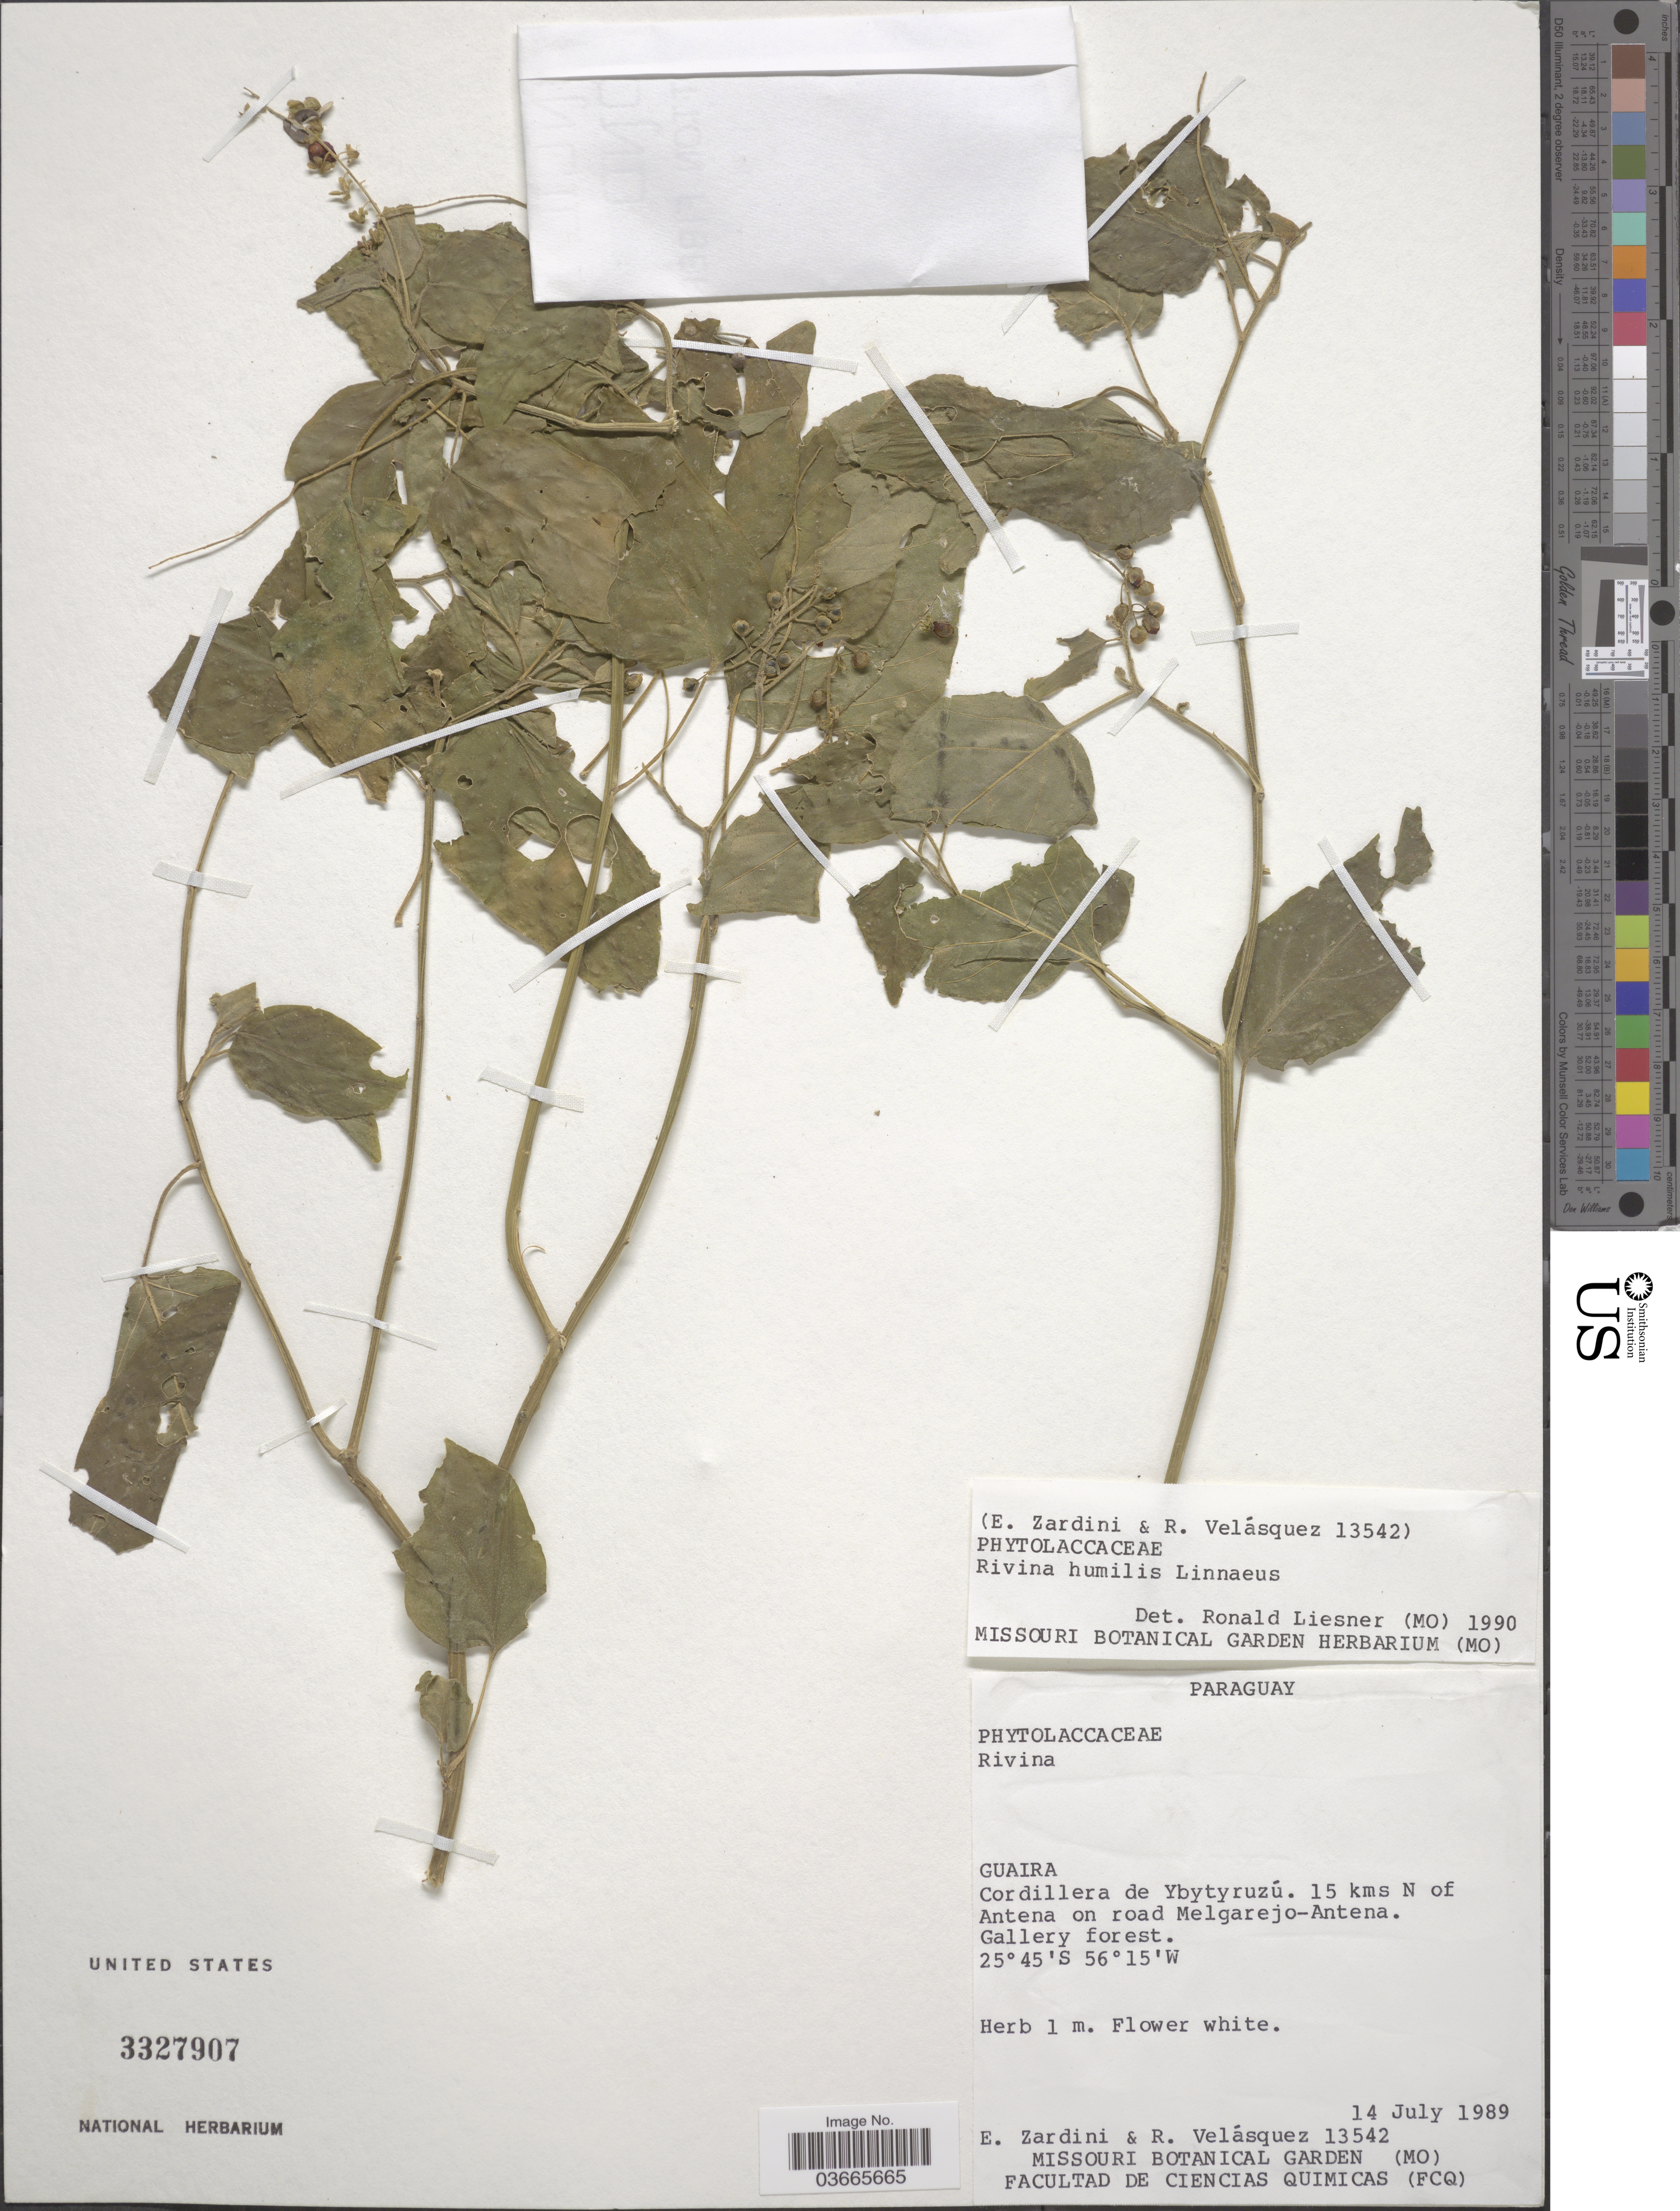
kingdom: Plantae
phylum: Tracheophyta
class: Magnoliopsida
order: Caryophyllales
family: Phytolaccaceae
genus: Rivina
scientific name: Rivina humilis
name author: L.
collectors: E. Zardini & R. Velásquez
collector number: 13542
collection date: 1989-07-14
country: Paraguay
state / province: Guaira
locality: Cordillera de Ybytyruzú. 15 kms N of Antena on road Melgarejo-Antena.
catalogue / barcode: US 3327907